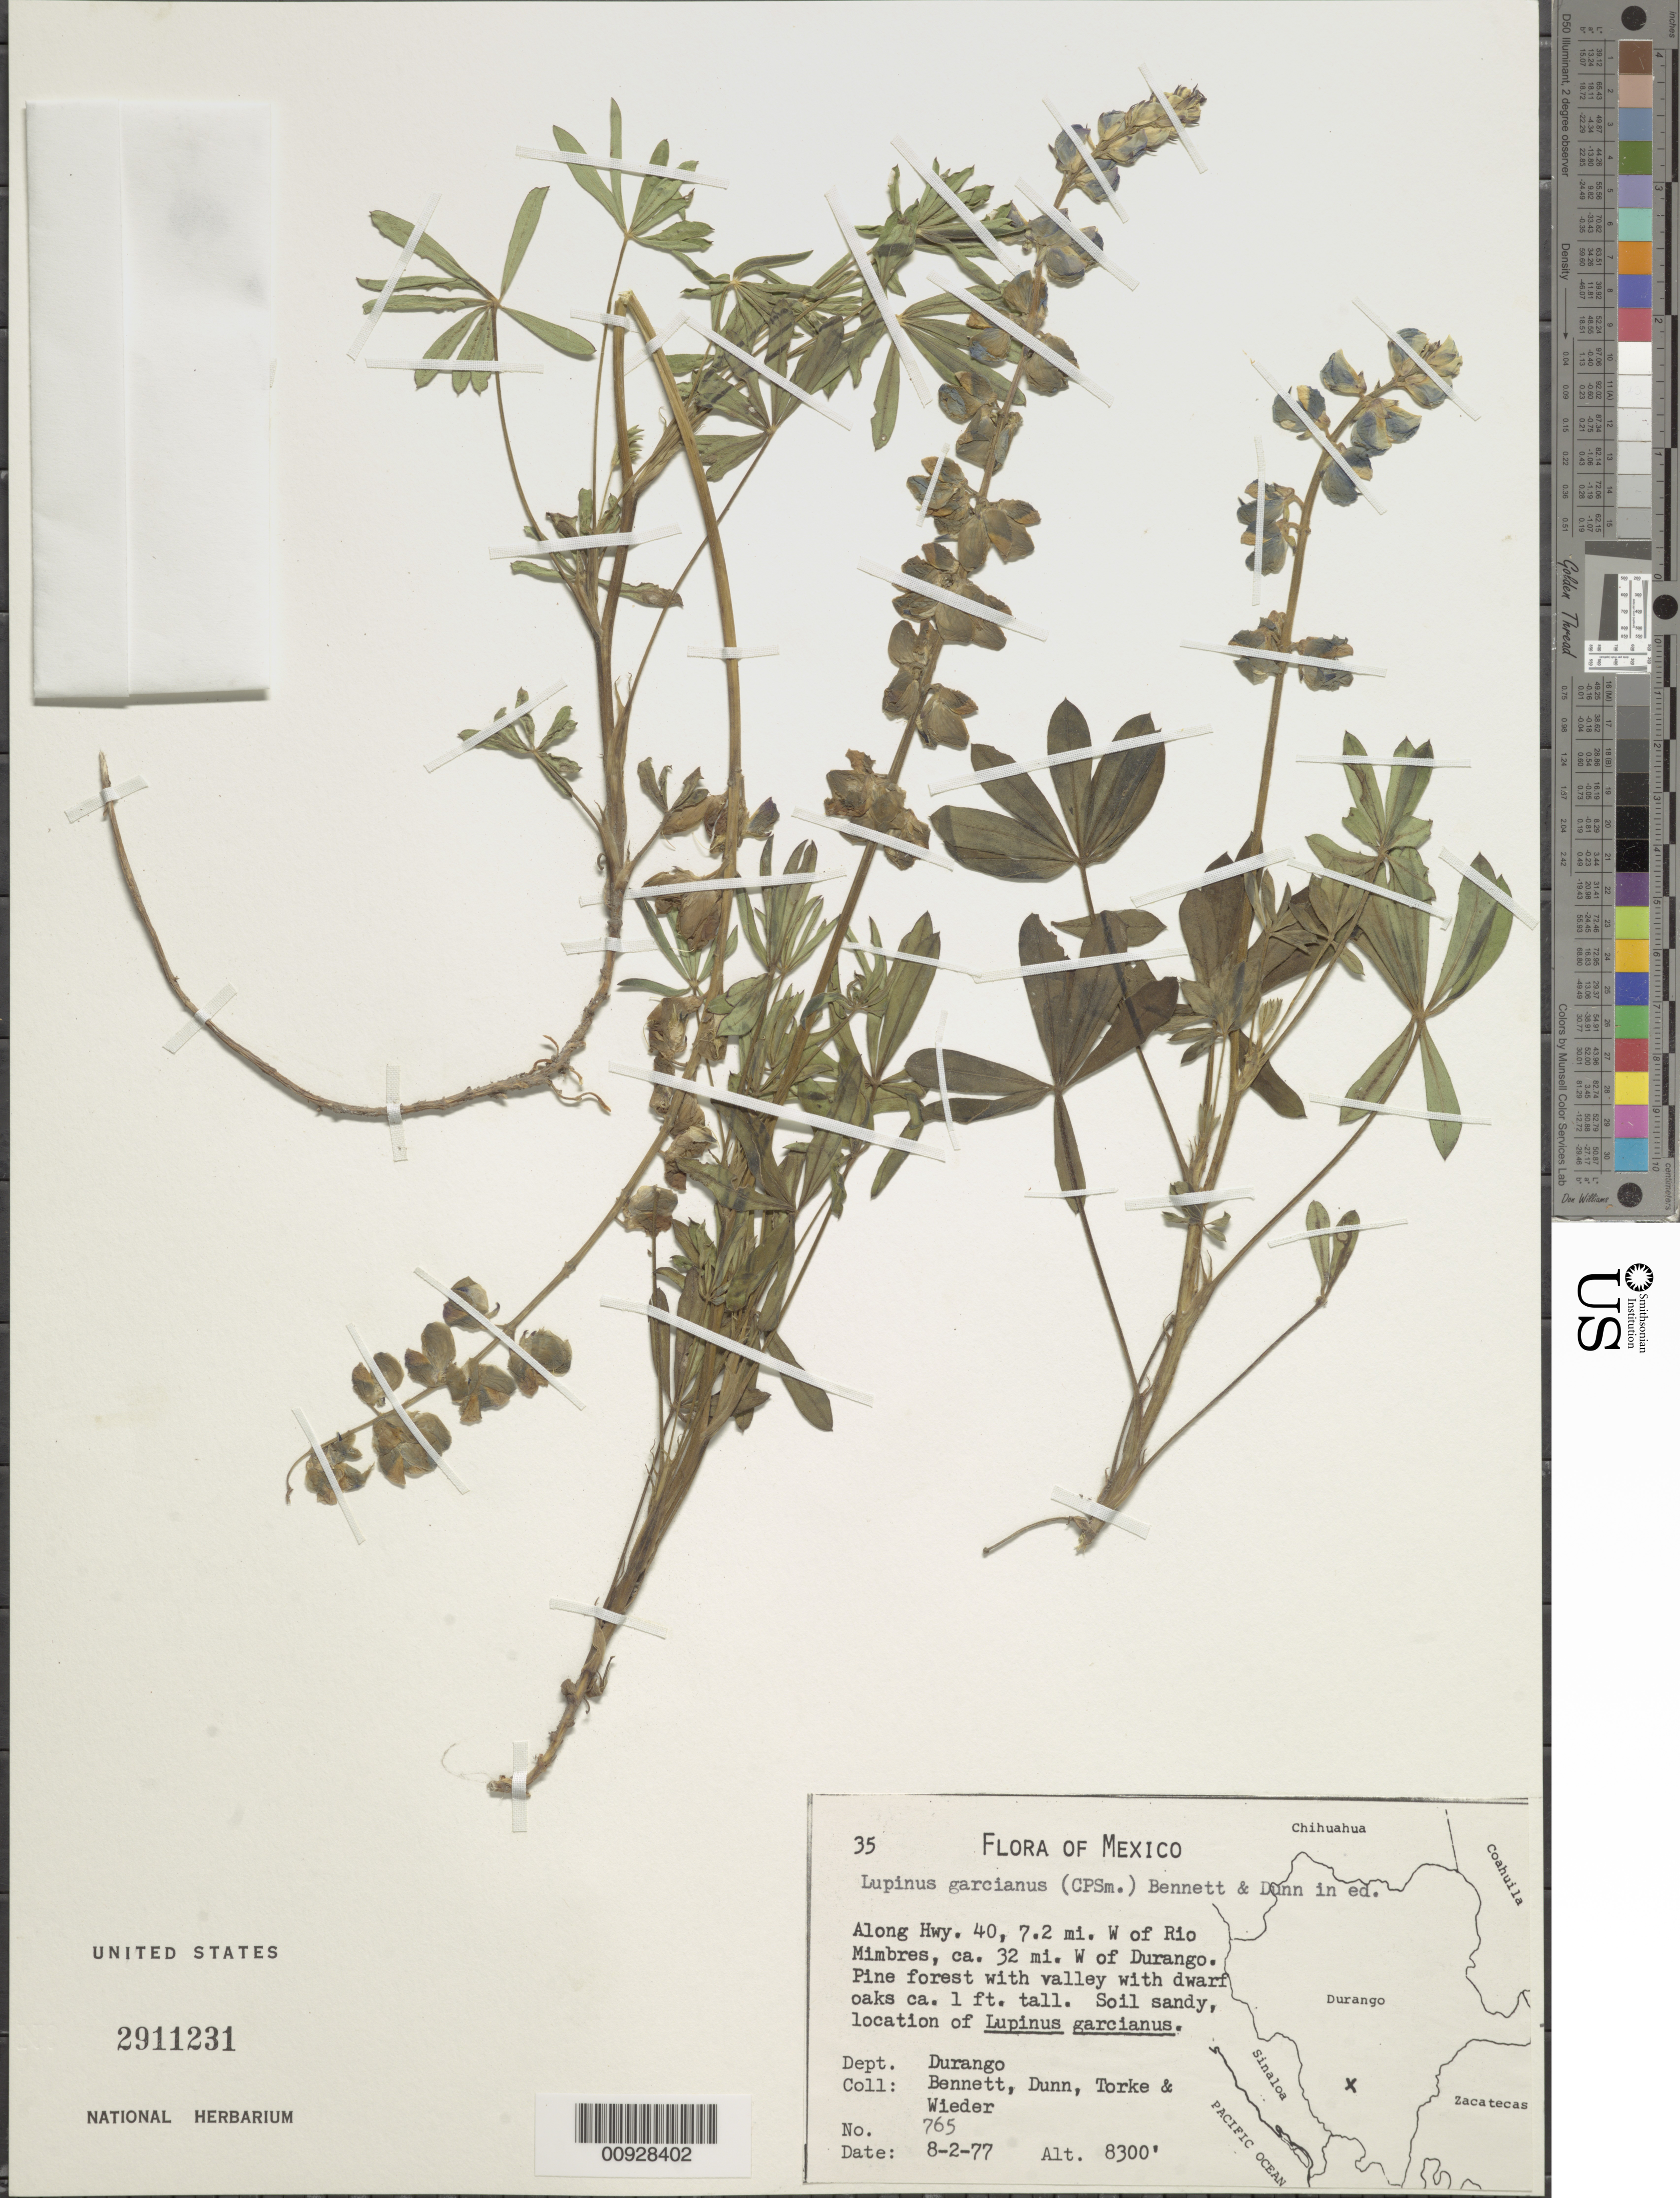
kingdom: Plantae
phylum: Tracheophyta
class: Magnoliopsida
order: Fabales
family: Fabaceae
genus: Lupinus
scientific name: Lupinus garcianus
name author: Benn. & Dunn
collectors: -- Bennett, -- Dunn, Torke, -- & -. Wieder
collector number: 765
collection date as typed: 02 Aug 1977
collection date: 1977-08-02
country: Mexico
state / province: Durango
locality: Along Hwy. 40, 7.2 mi. W of Río Mimbres, ca. 32 mi. W of Durango.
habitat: Pine forest with valley with dwarf oaks ca. 1 ft. tall. Soil sandy, location of Lupinus garcianus.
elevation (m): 2530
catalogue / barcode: US 2911231